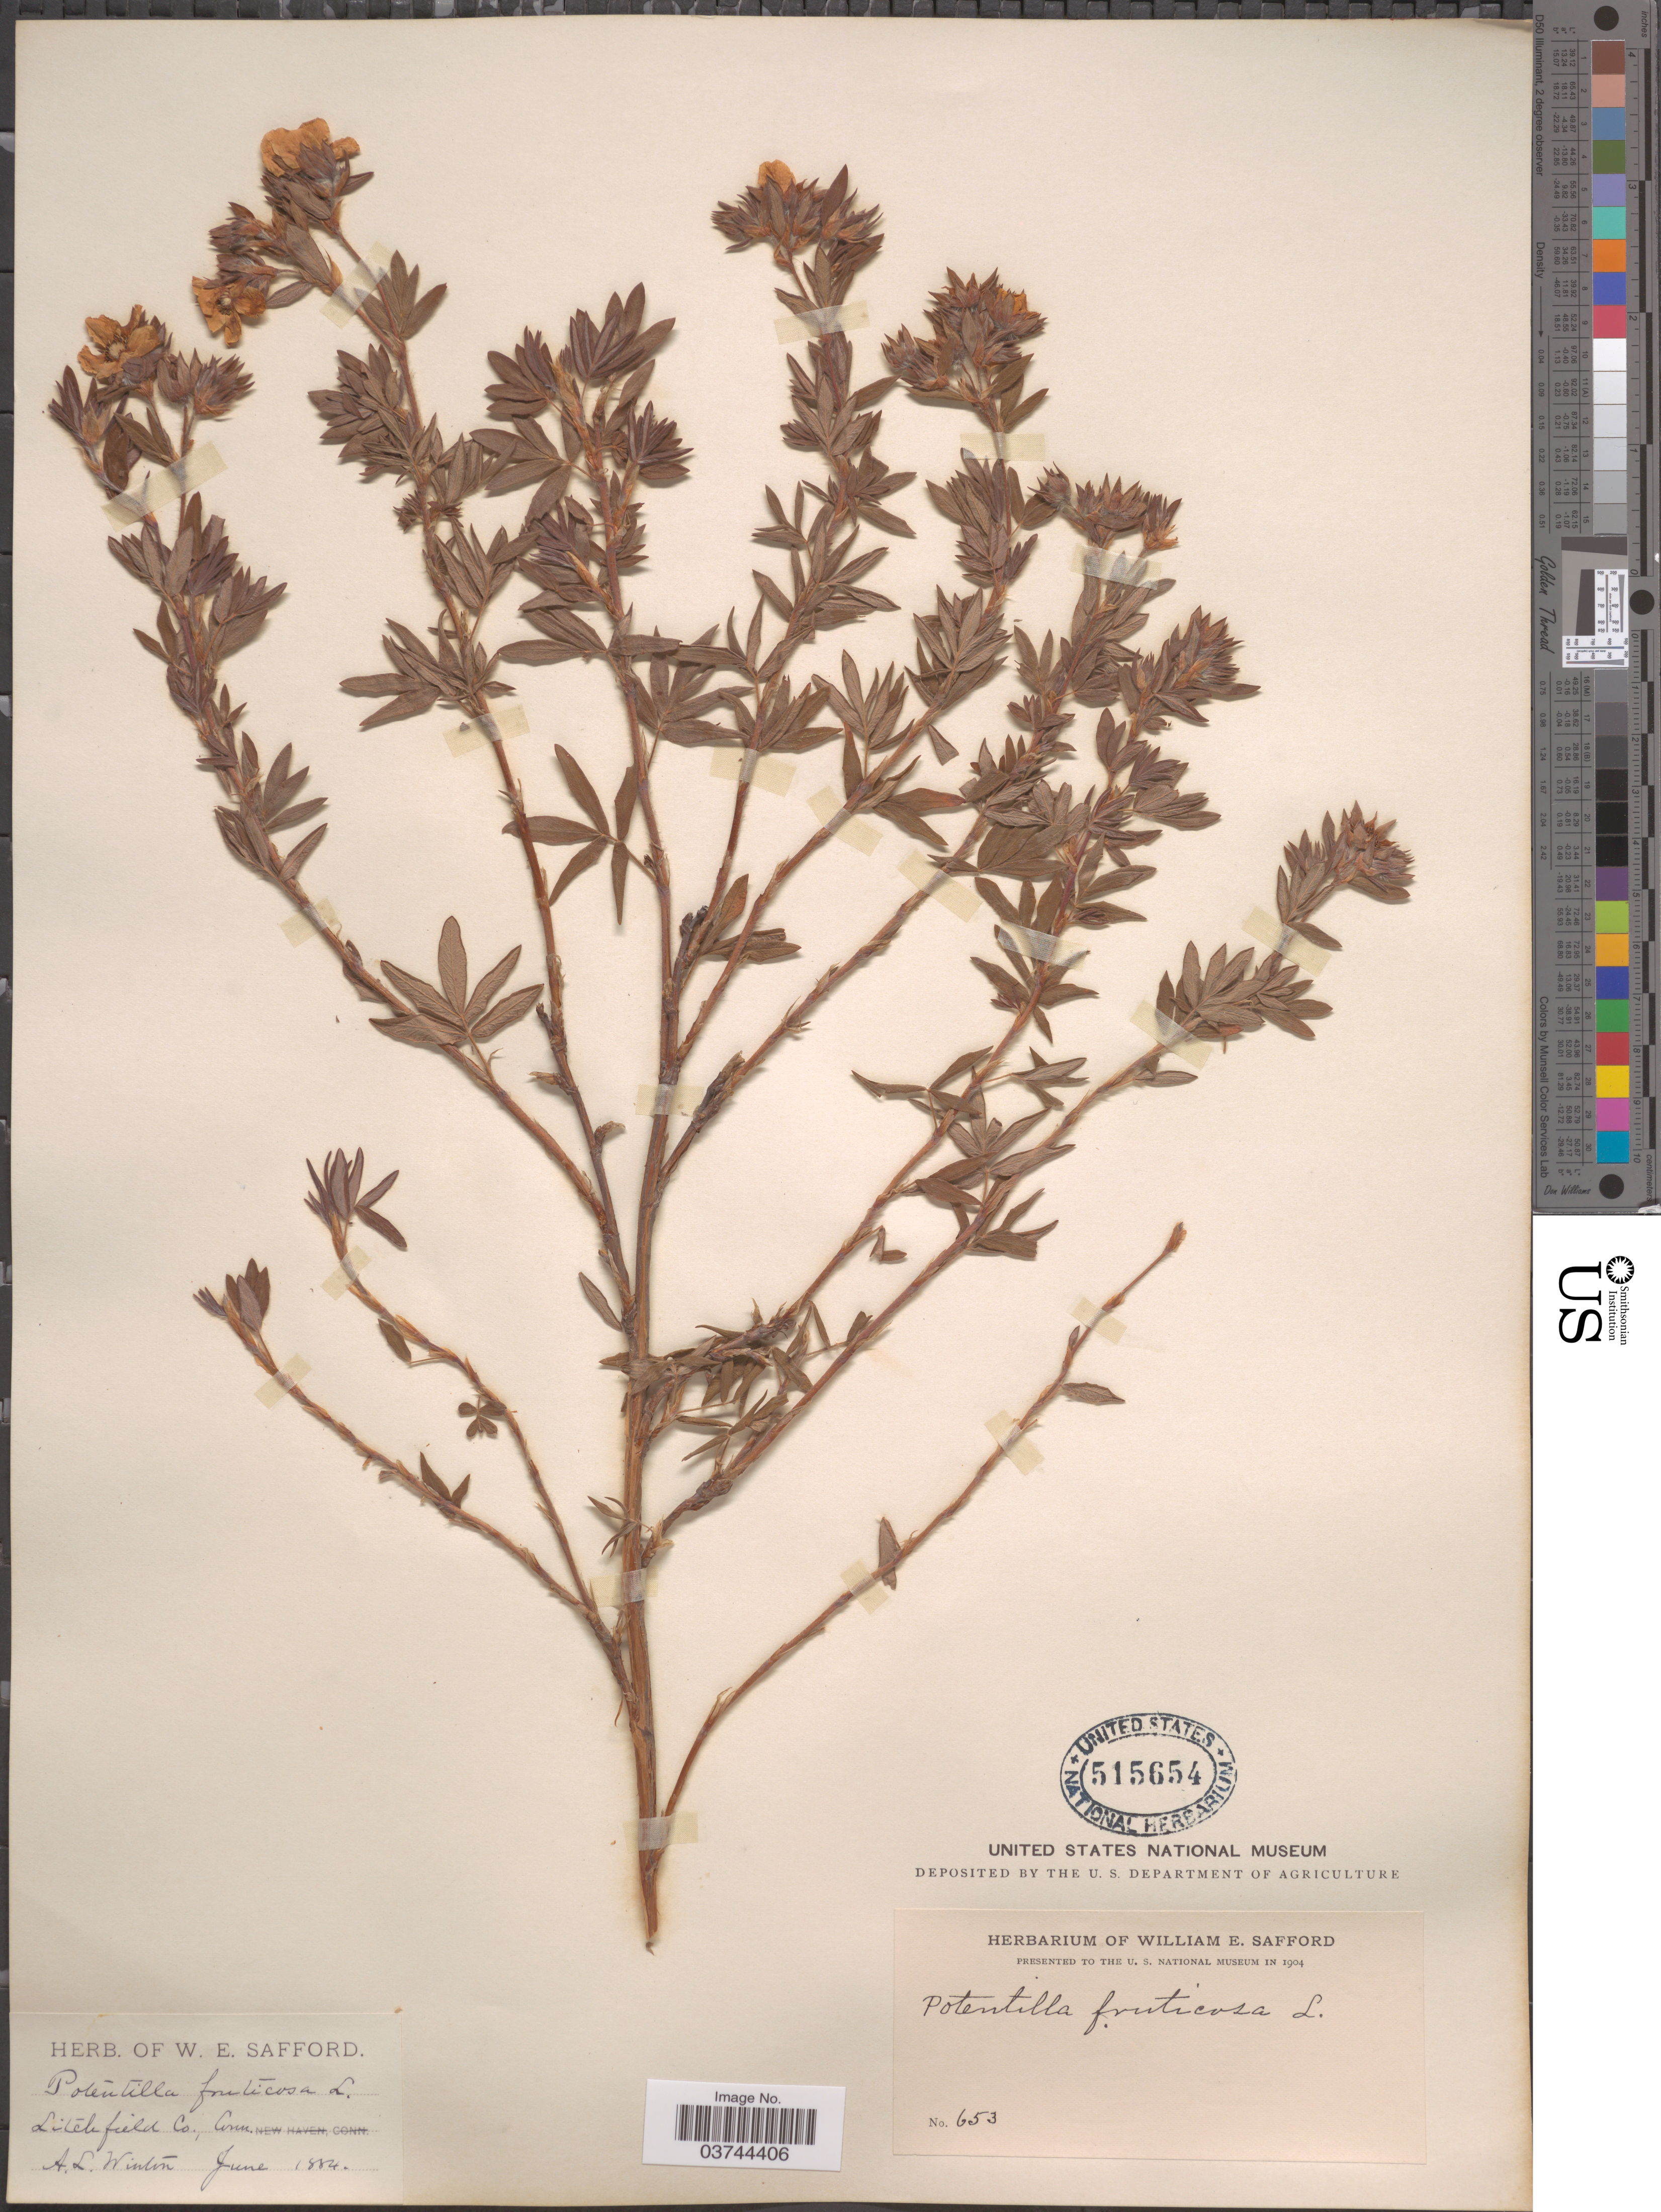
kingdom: Plantae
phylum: Tracheophyta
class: Magnoliopsida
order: Rosales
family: Rosaceae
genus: Dasiphora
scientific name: Dasiphora fruticosa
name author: (L.) Rydb.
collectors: A. Winton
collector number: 653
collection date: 1884-06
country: United States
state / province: Connecticut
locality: Litch field Co.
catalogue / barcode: US 515654